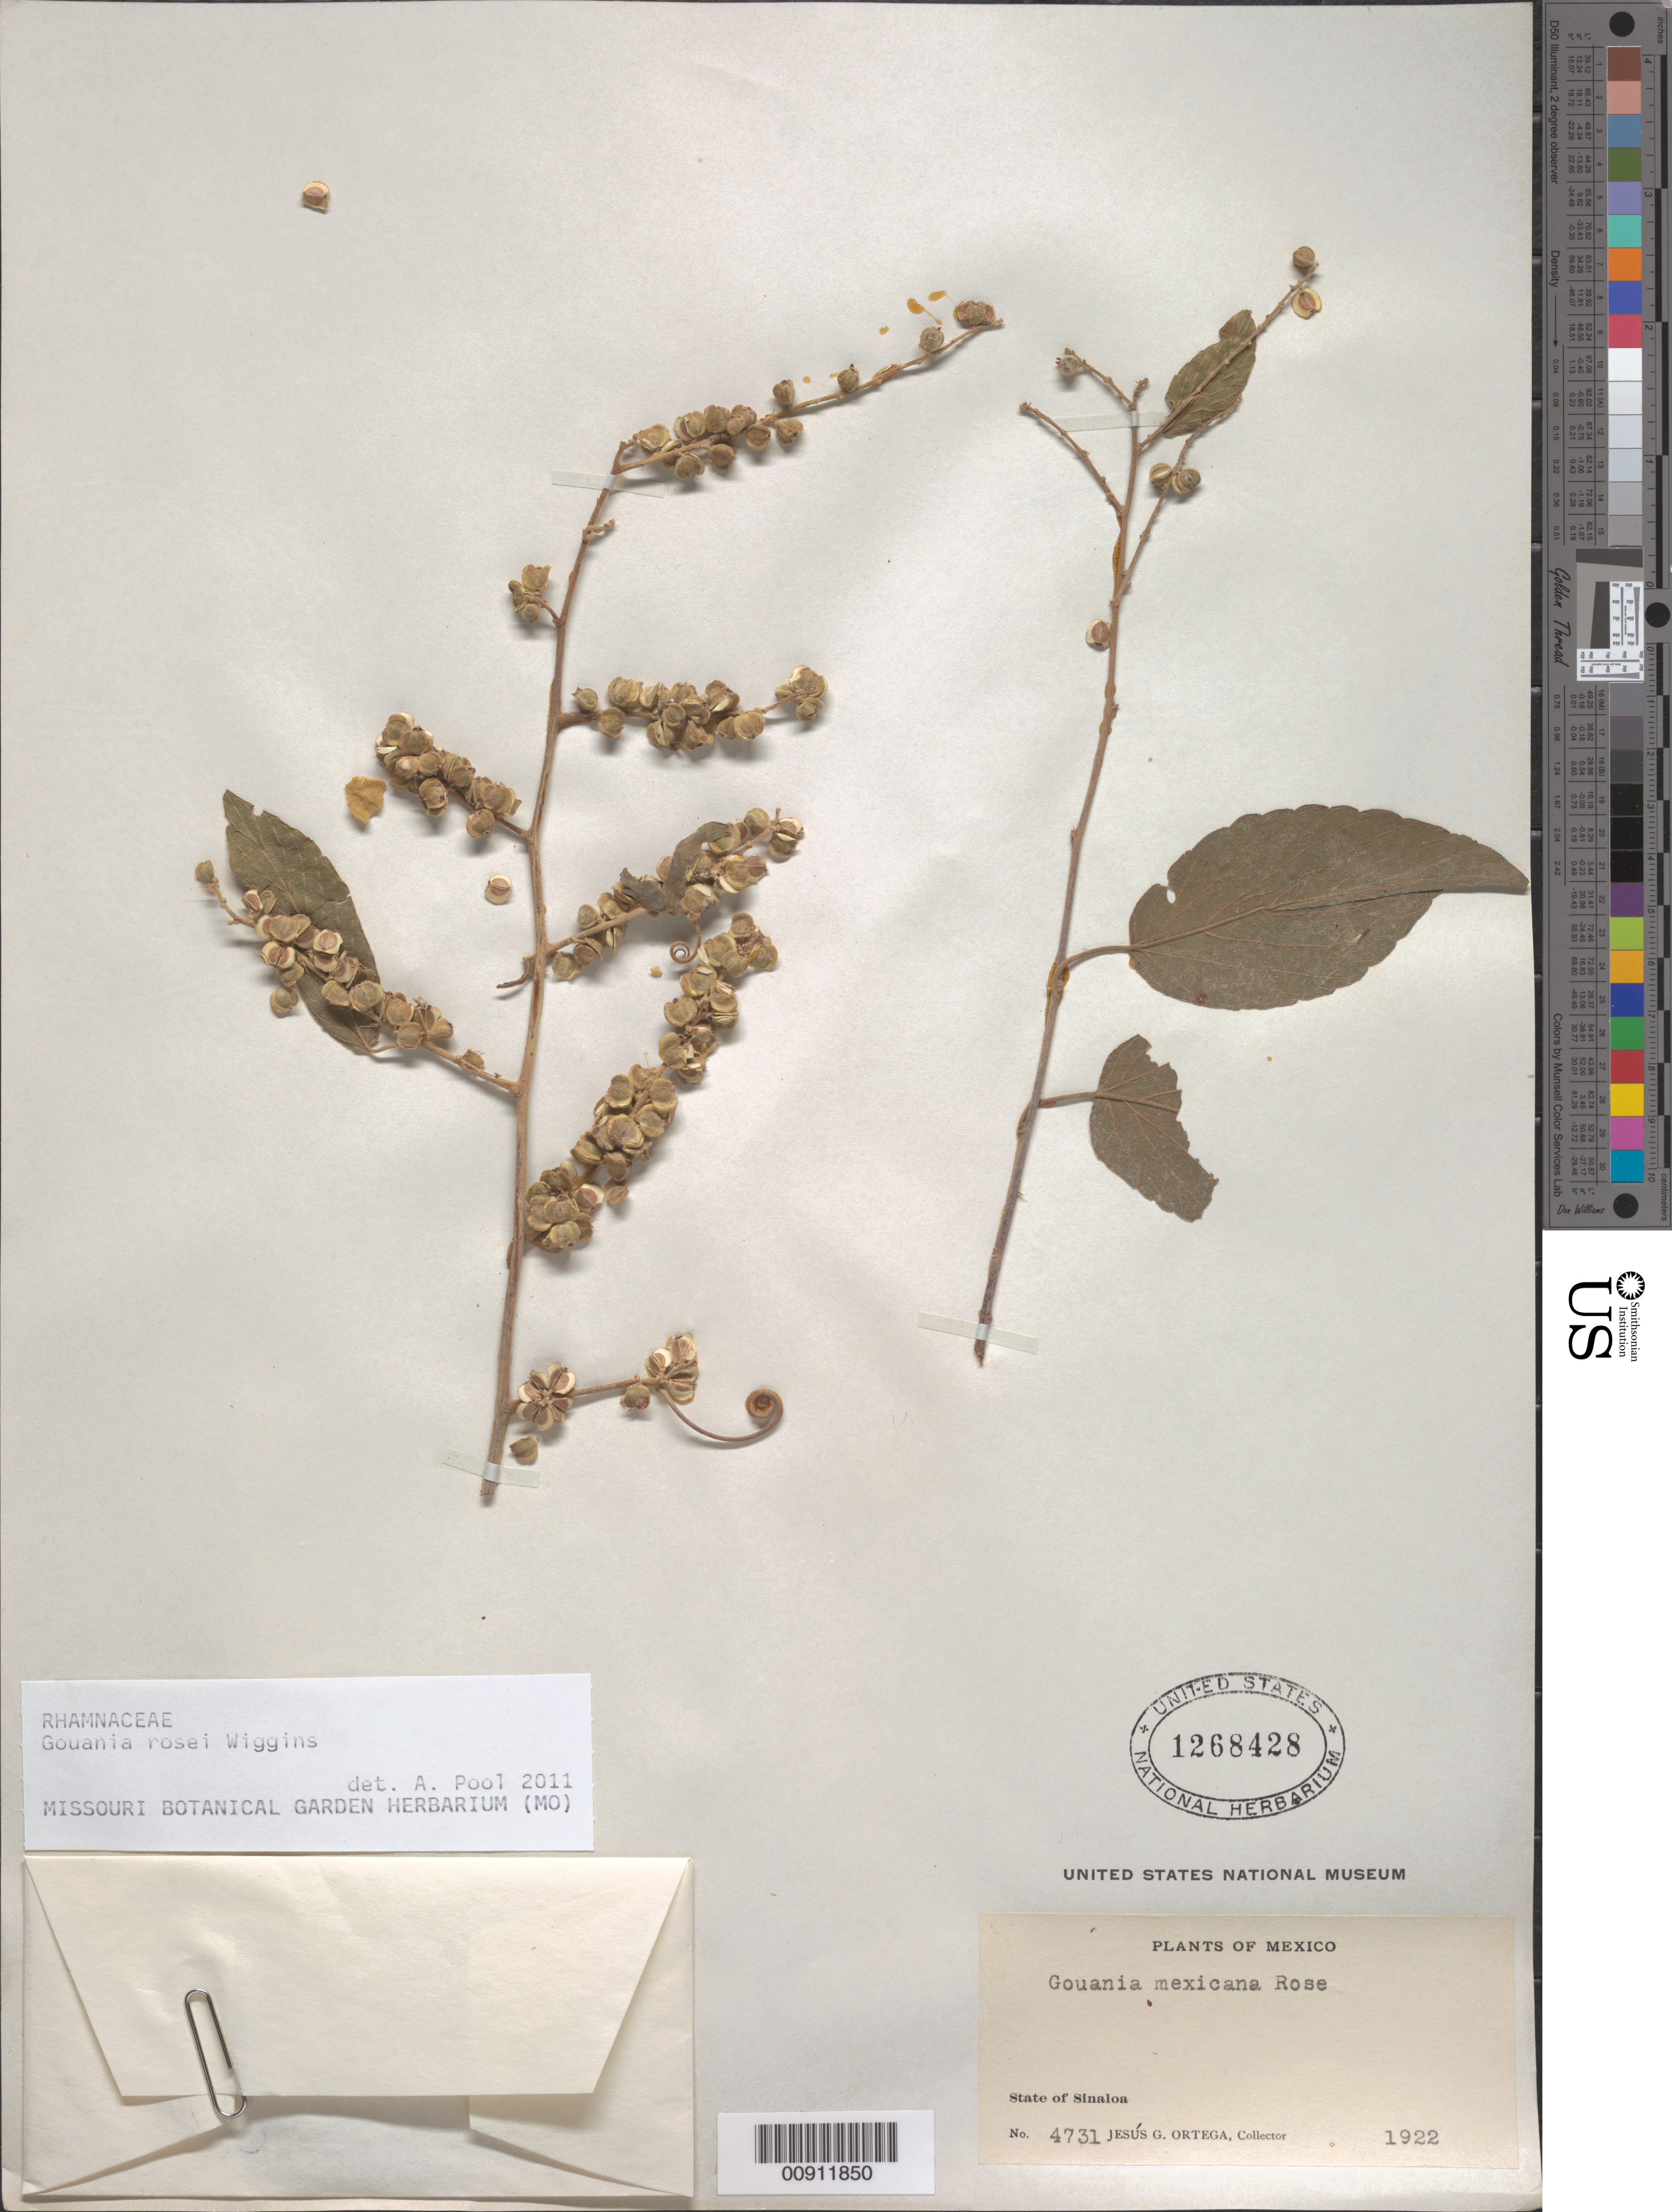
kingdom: Plantae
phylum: Tracheophyta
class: Magnoliopsida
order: Rosales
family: Rhamnaceae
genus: Gouania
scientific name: Gouania rosei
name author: Wiggins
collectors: J. Ortega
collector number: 4731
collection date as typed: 1922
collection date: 1922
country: Mexico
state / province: Sinaloa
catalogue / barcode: US 1268428